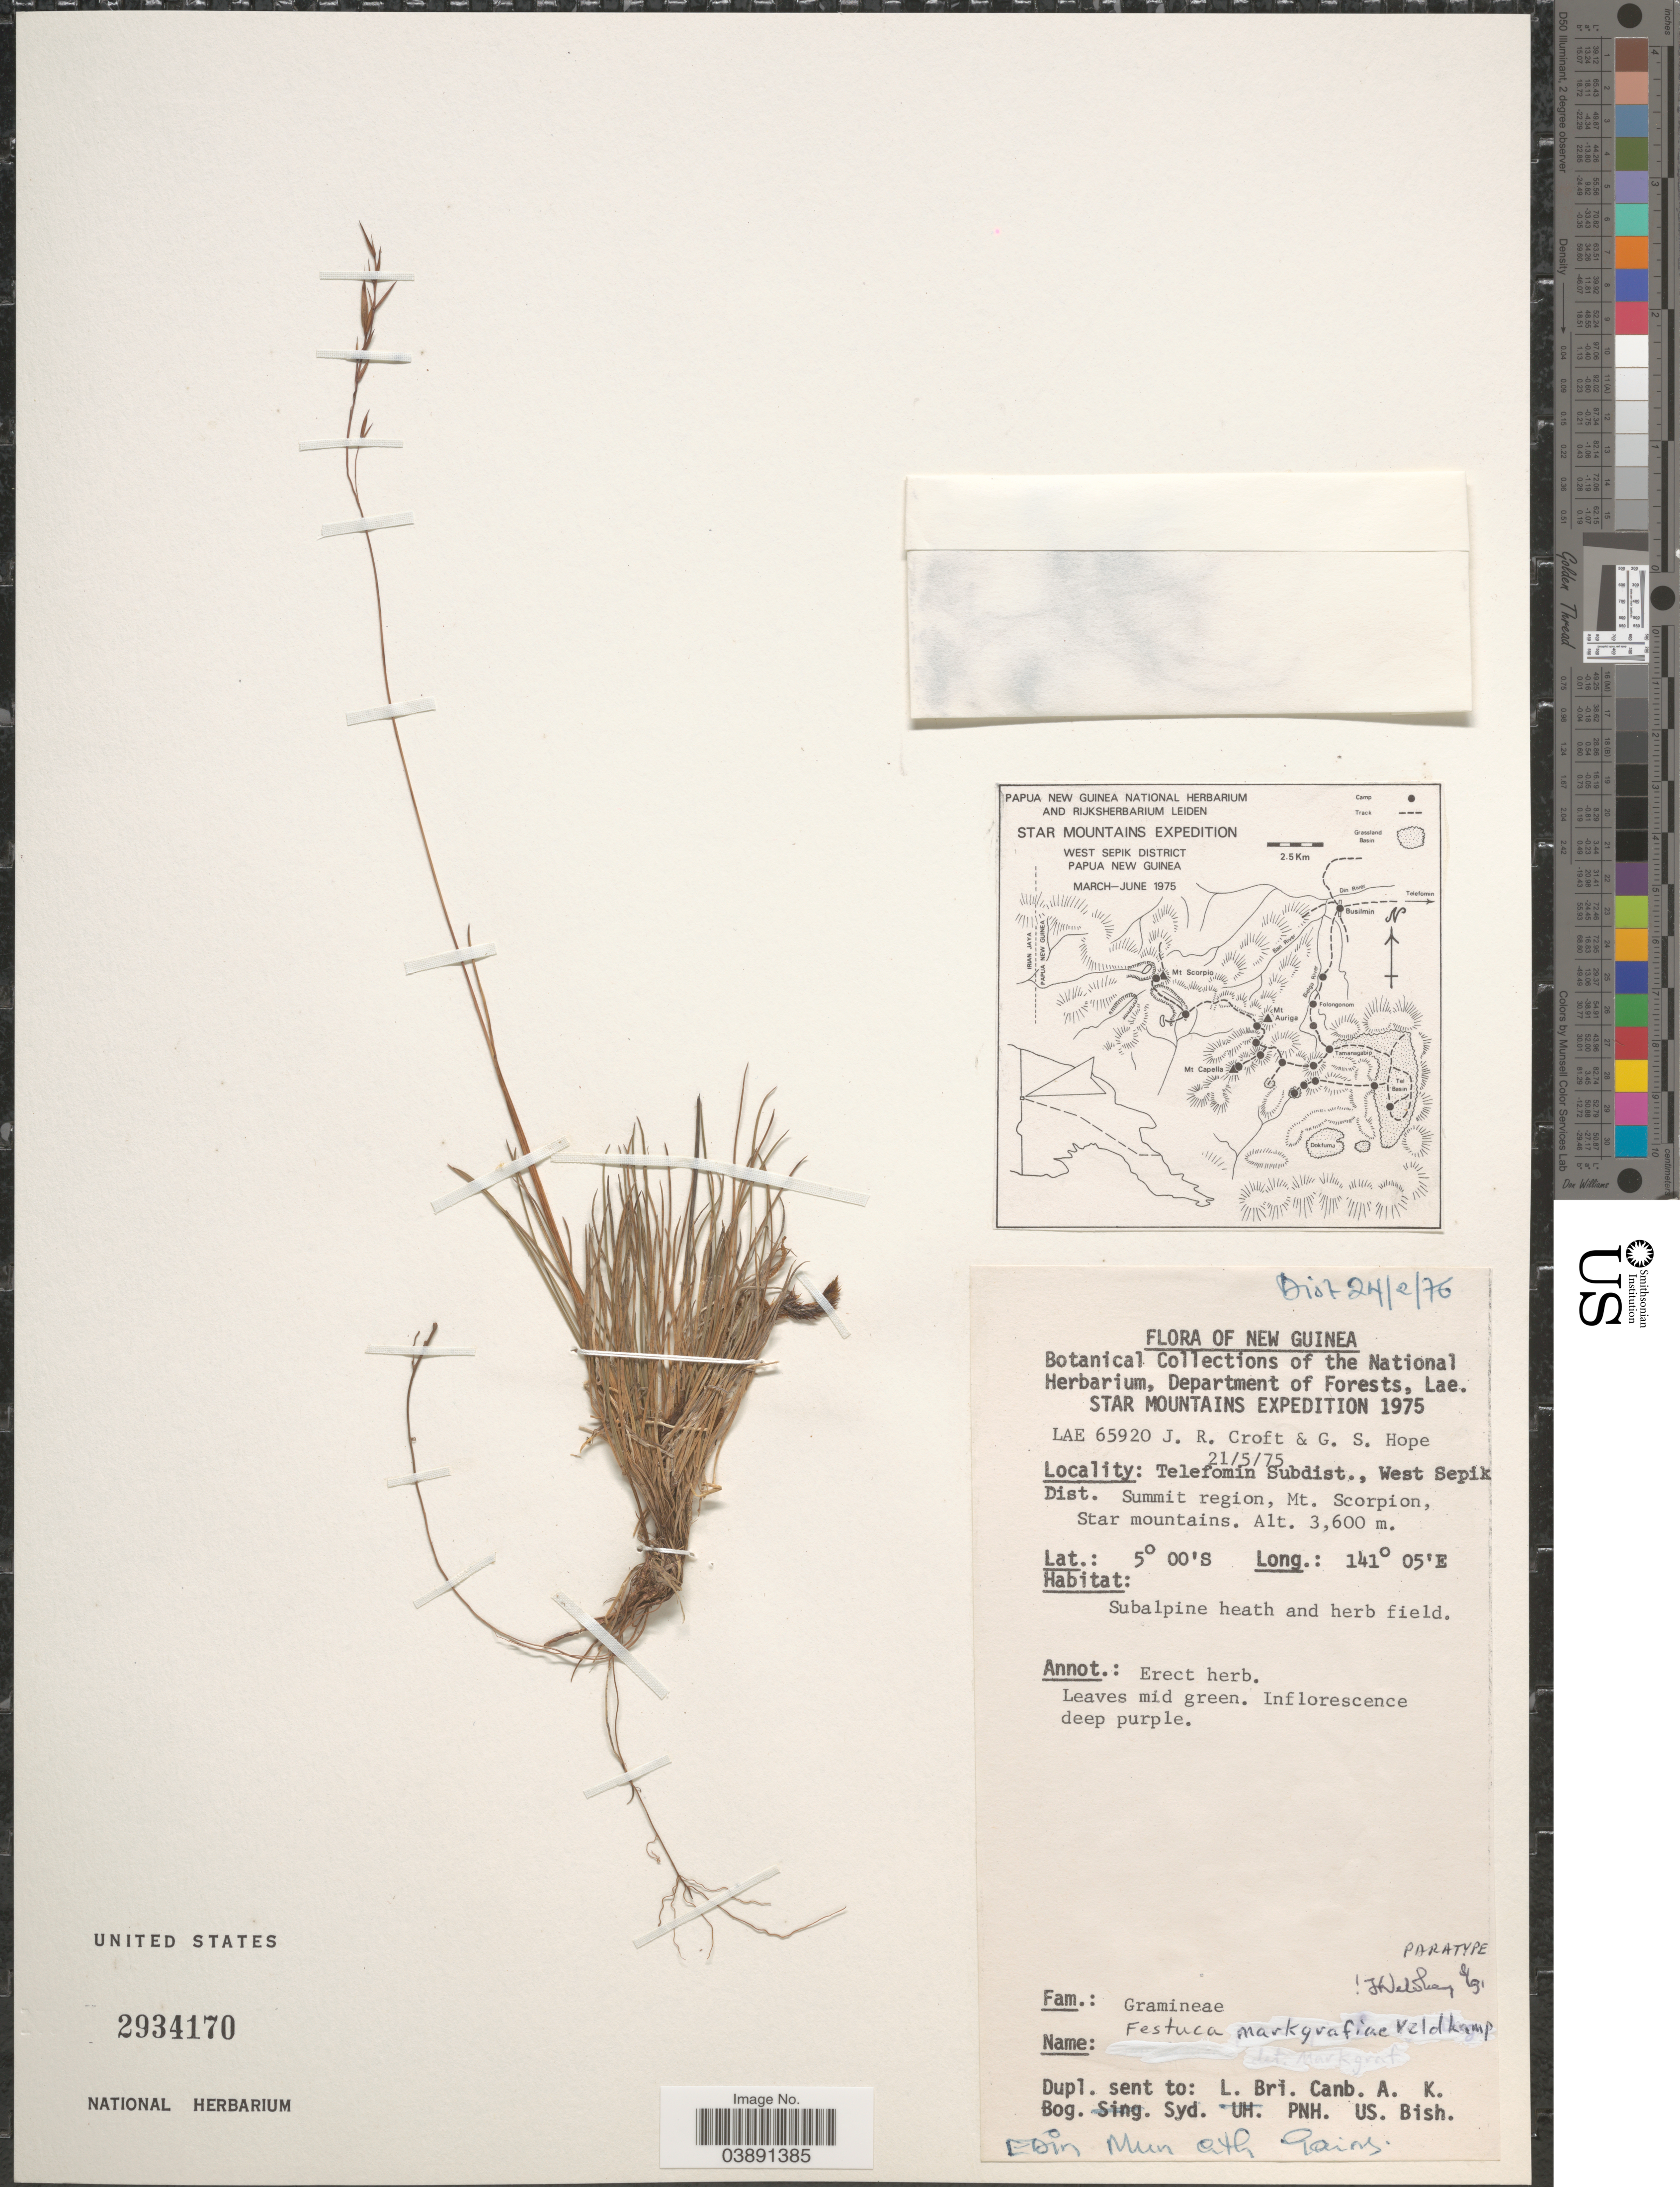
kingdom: Plantae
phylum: Tracheophyta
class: Liliopsida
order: Poales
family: Poaceae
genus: Festuca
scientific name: Festuca markgrafiae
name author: Veldkamp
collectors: J. R. Croft & G. Hope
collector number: LAE 65920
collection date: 1975-05-21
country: Papua New Guinea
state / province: Sandaun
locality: New Guinea. Telefomin Subdist., West Sepik District. Summit region, Mt. Scorpion, Star mountains.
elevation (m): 3600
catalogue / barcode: US 2934170